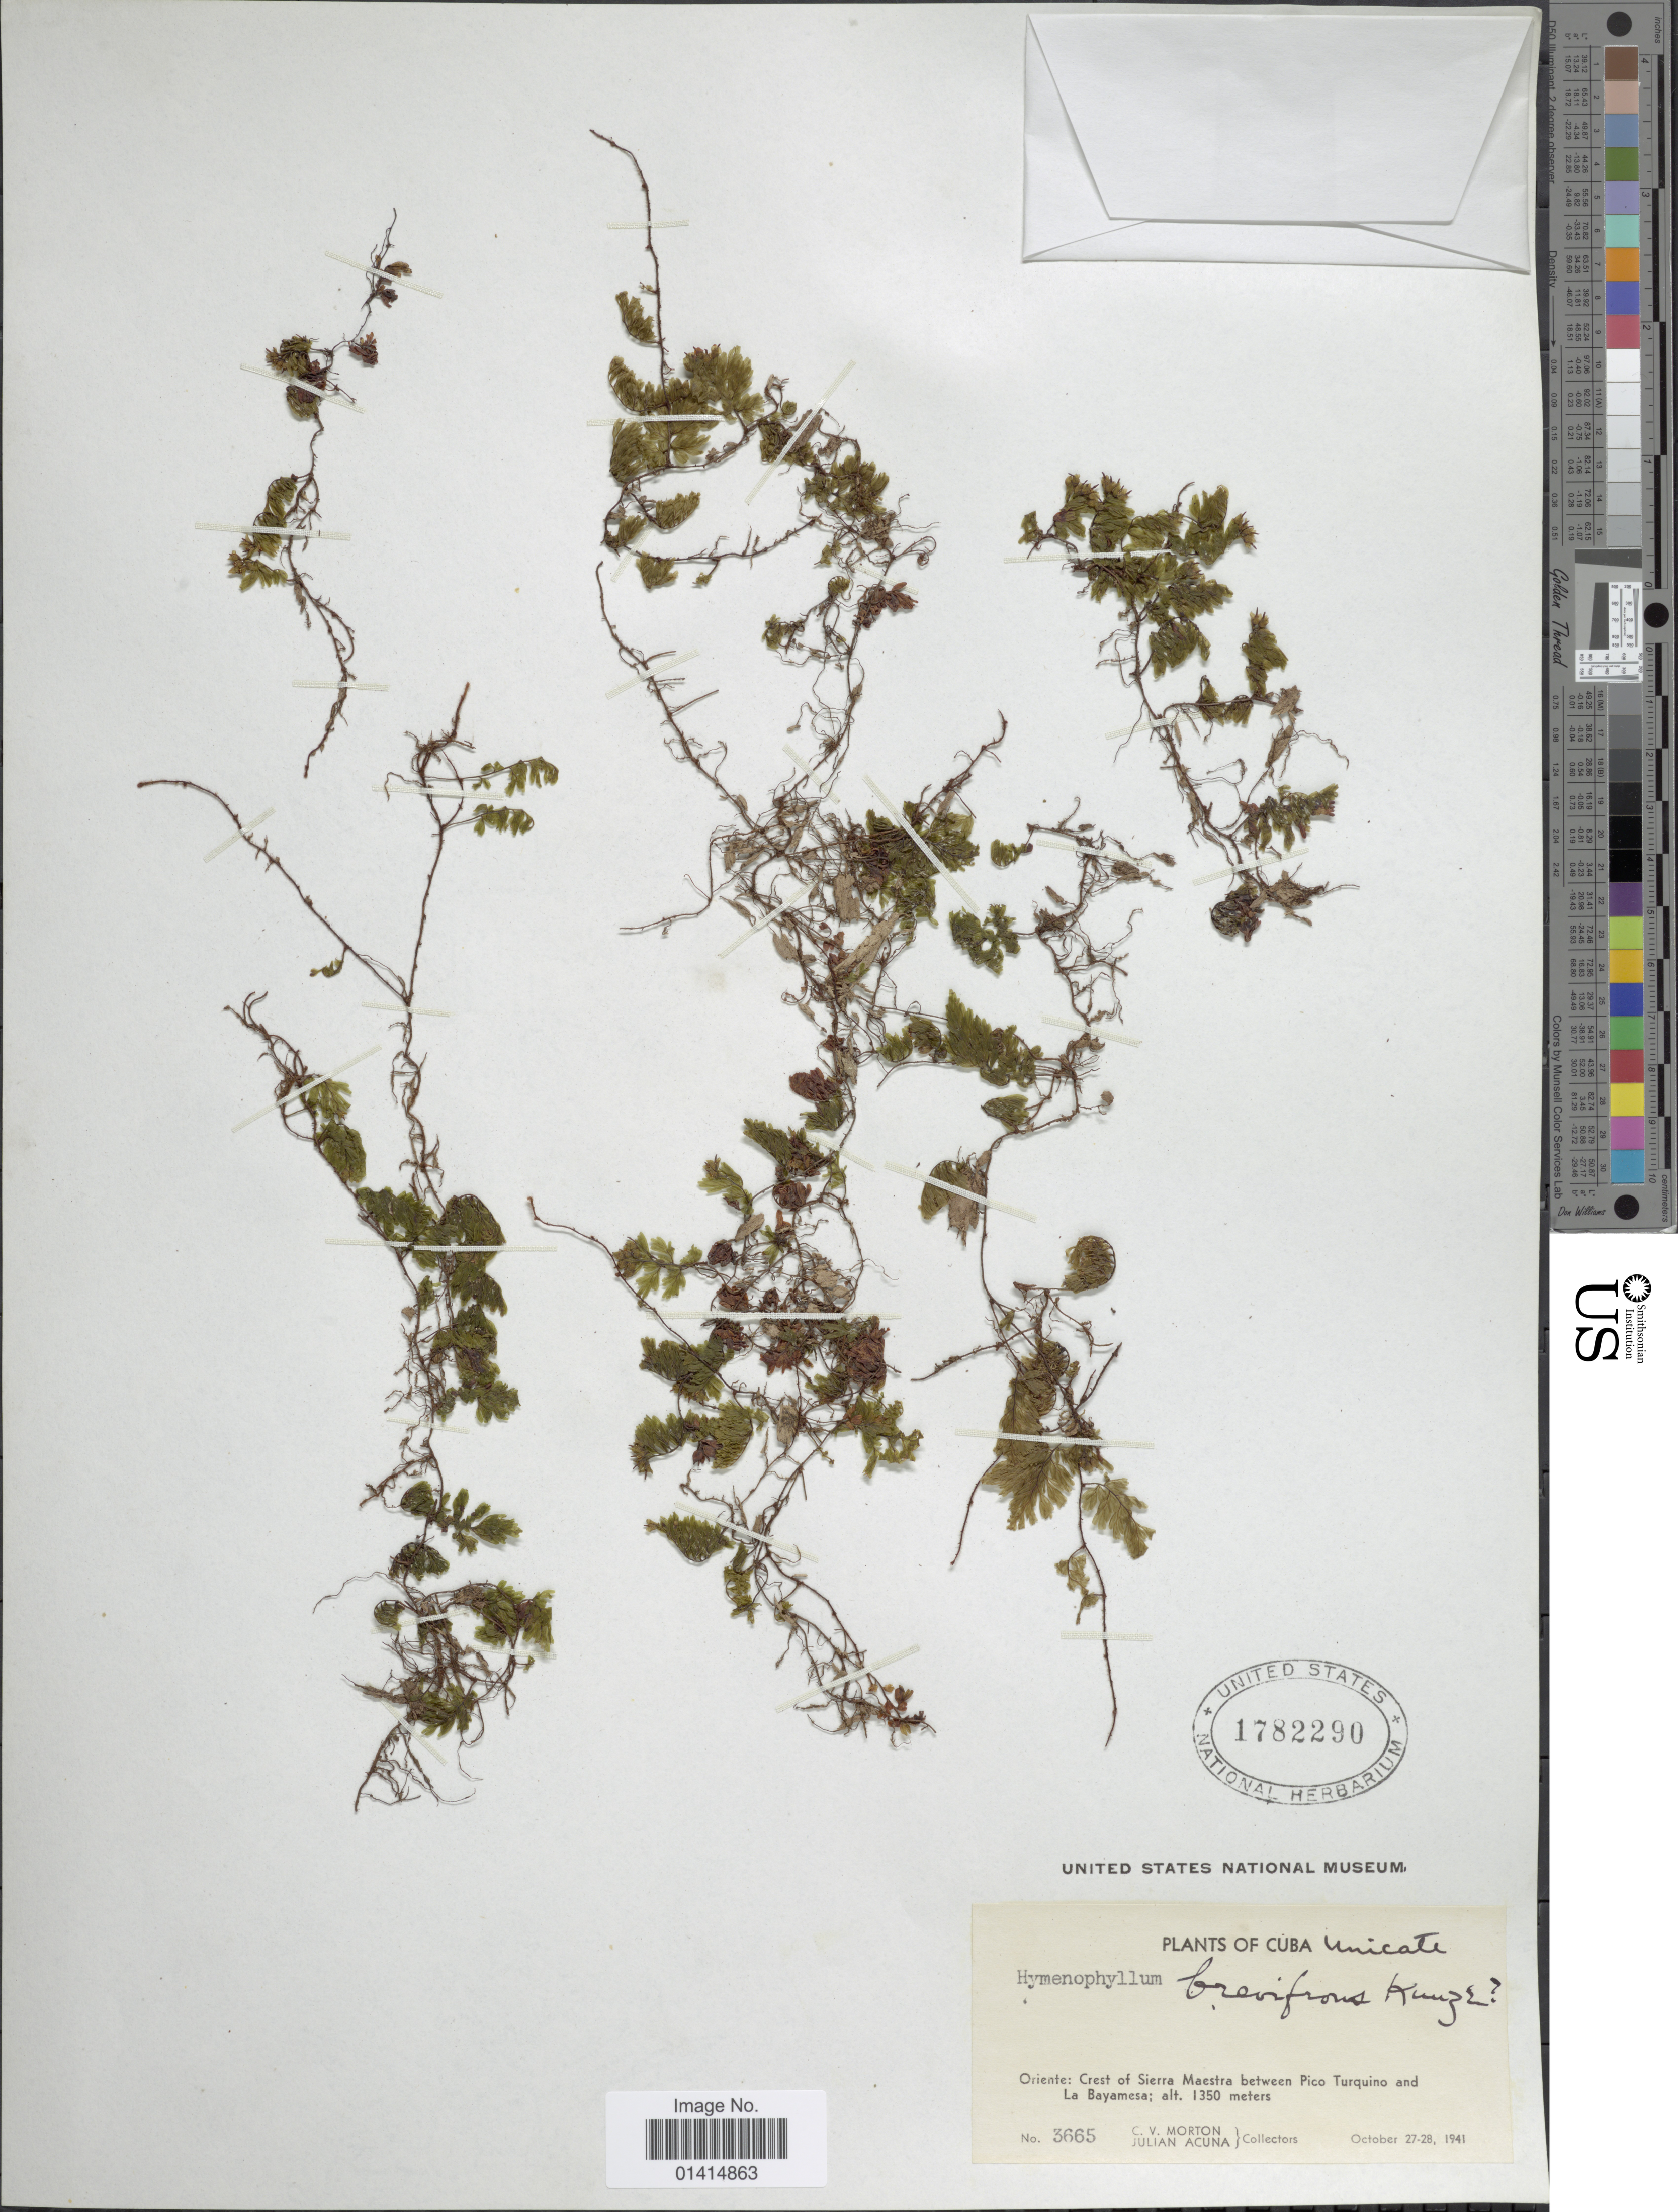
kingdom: Plantae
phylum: Tracheophyta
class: Polypodiopsida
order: Hymenophyllales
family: Hymenophyllaceae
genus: Hymenophyllum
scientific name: Hymenophyllum brevifrons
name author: Kunze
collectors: C. V. Morton & J. B. Acuña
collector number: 3665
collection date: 1941-10-27/1941-10-28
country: Cuba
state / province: Oriente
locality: Crest of Sierra Maestra between Pico Turquino and La Bayamesa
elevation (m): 1350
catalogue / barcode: US 1782290